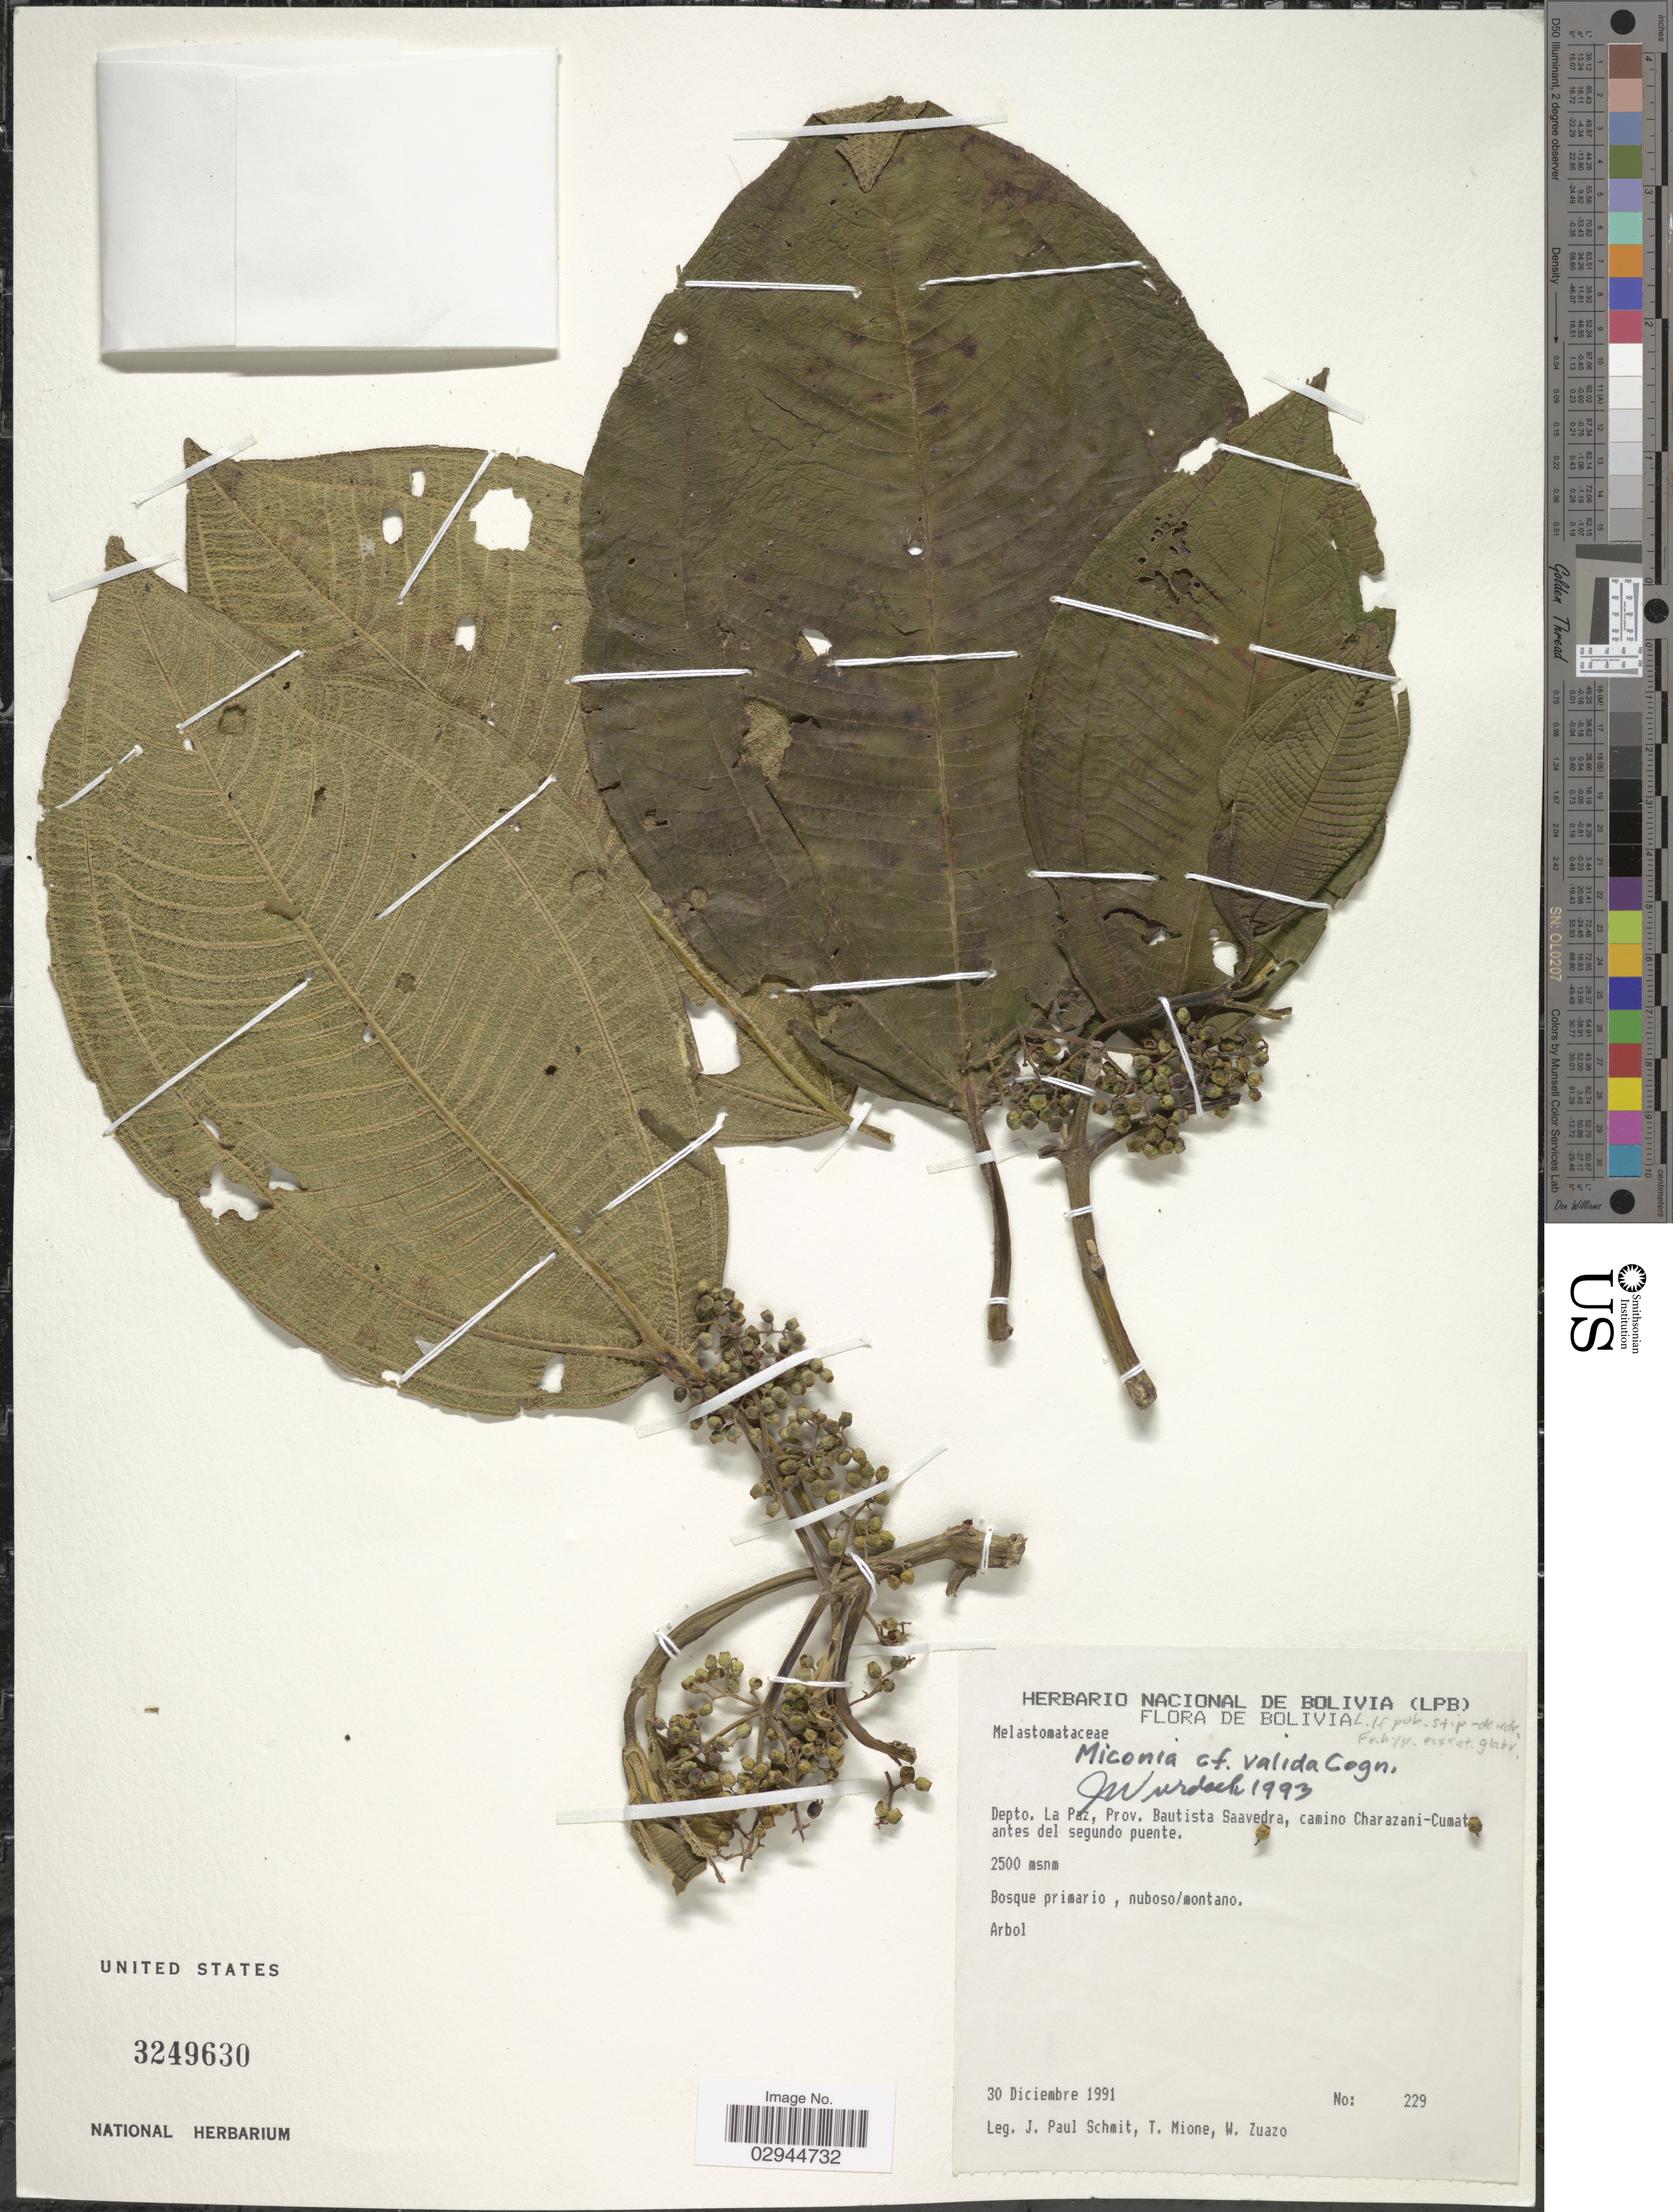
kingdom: Plantae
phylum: Tracheophyta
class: Magnoliopsida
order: Myrtales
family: Melastomataceae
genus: Miconia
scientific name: Miconia valida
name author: Cogn.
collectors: J. Schmit, T. Mione & W. Zuazo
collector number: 229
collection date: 1991-12-30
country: Bolivia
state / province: La Paz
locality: Depto. La Paz, Prov. Bautista Saavedra, camino Charazani-Cumata antes del segundo puente.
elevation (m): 2500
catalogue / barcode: US 3249630